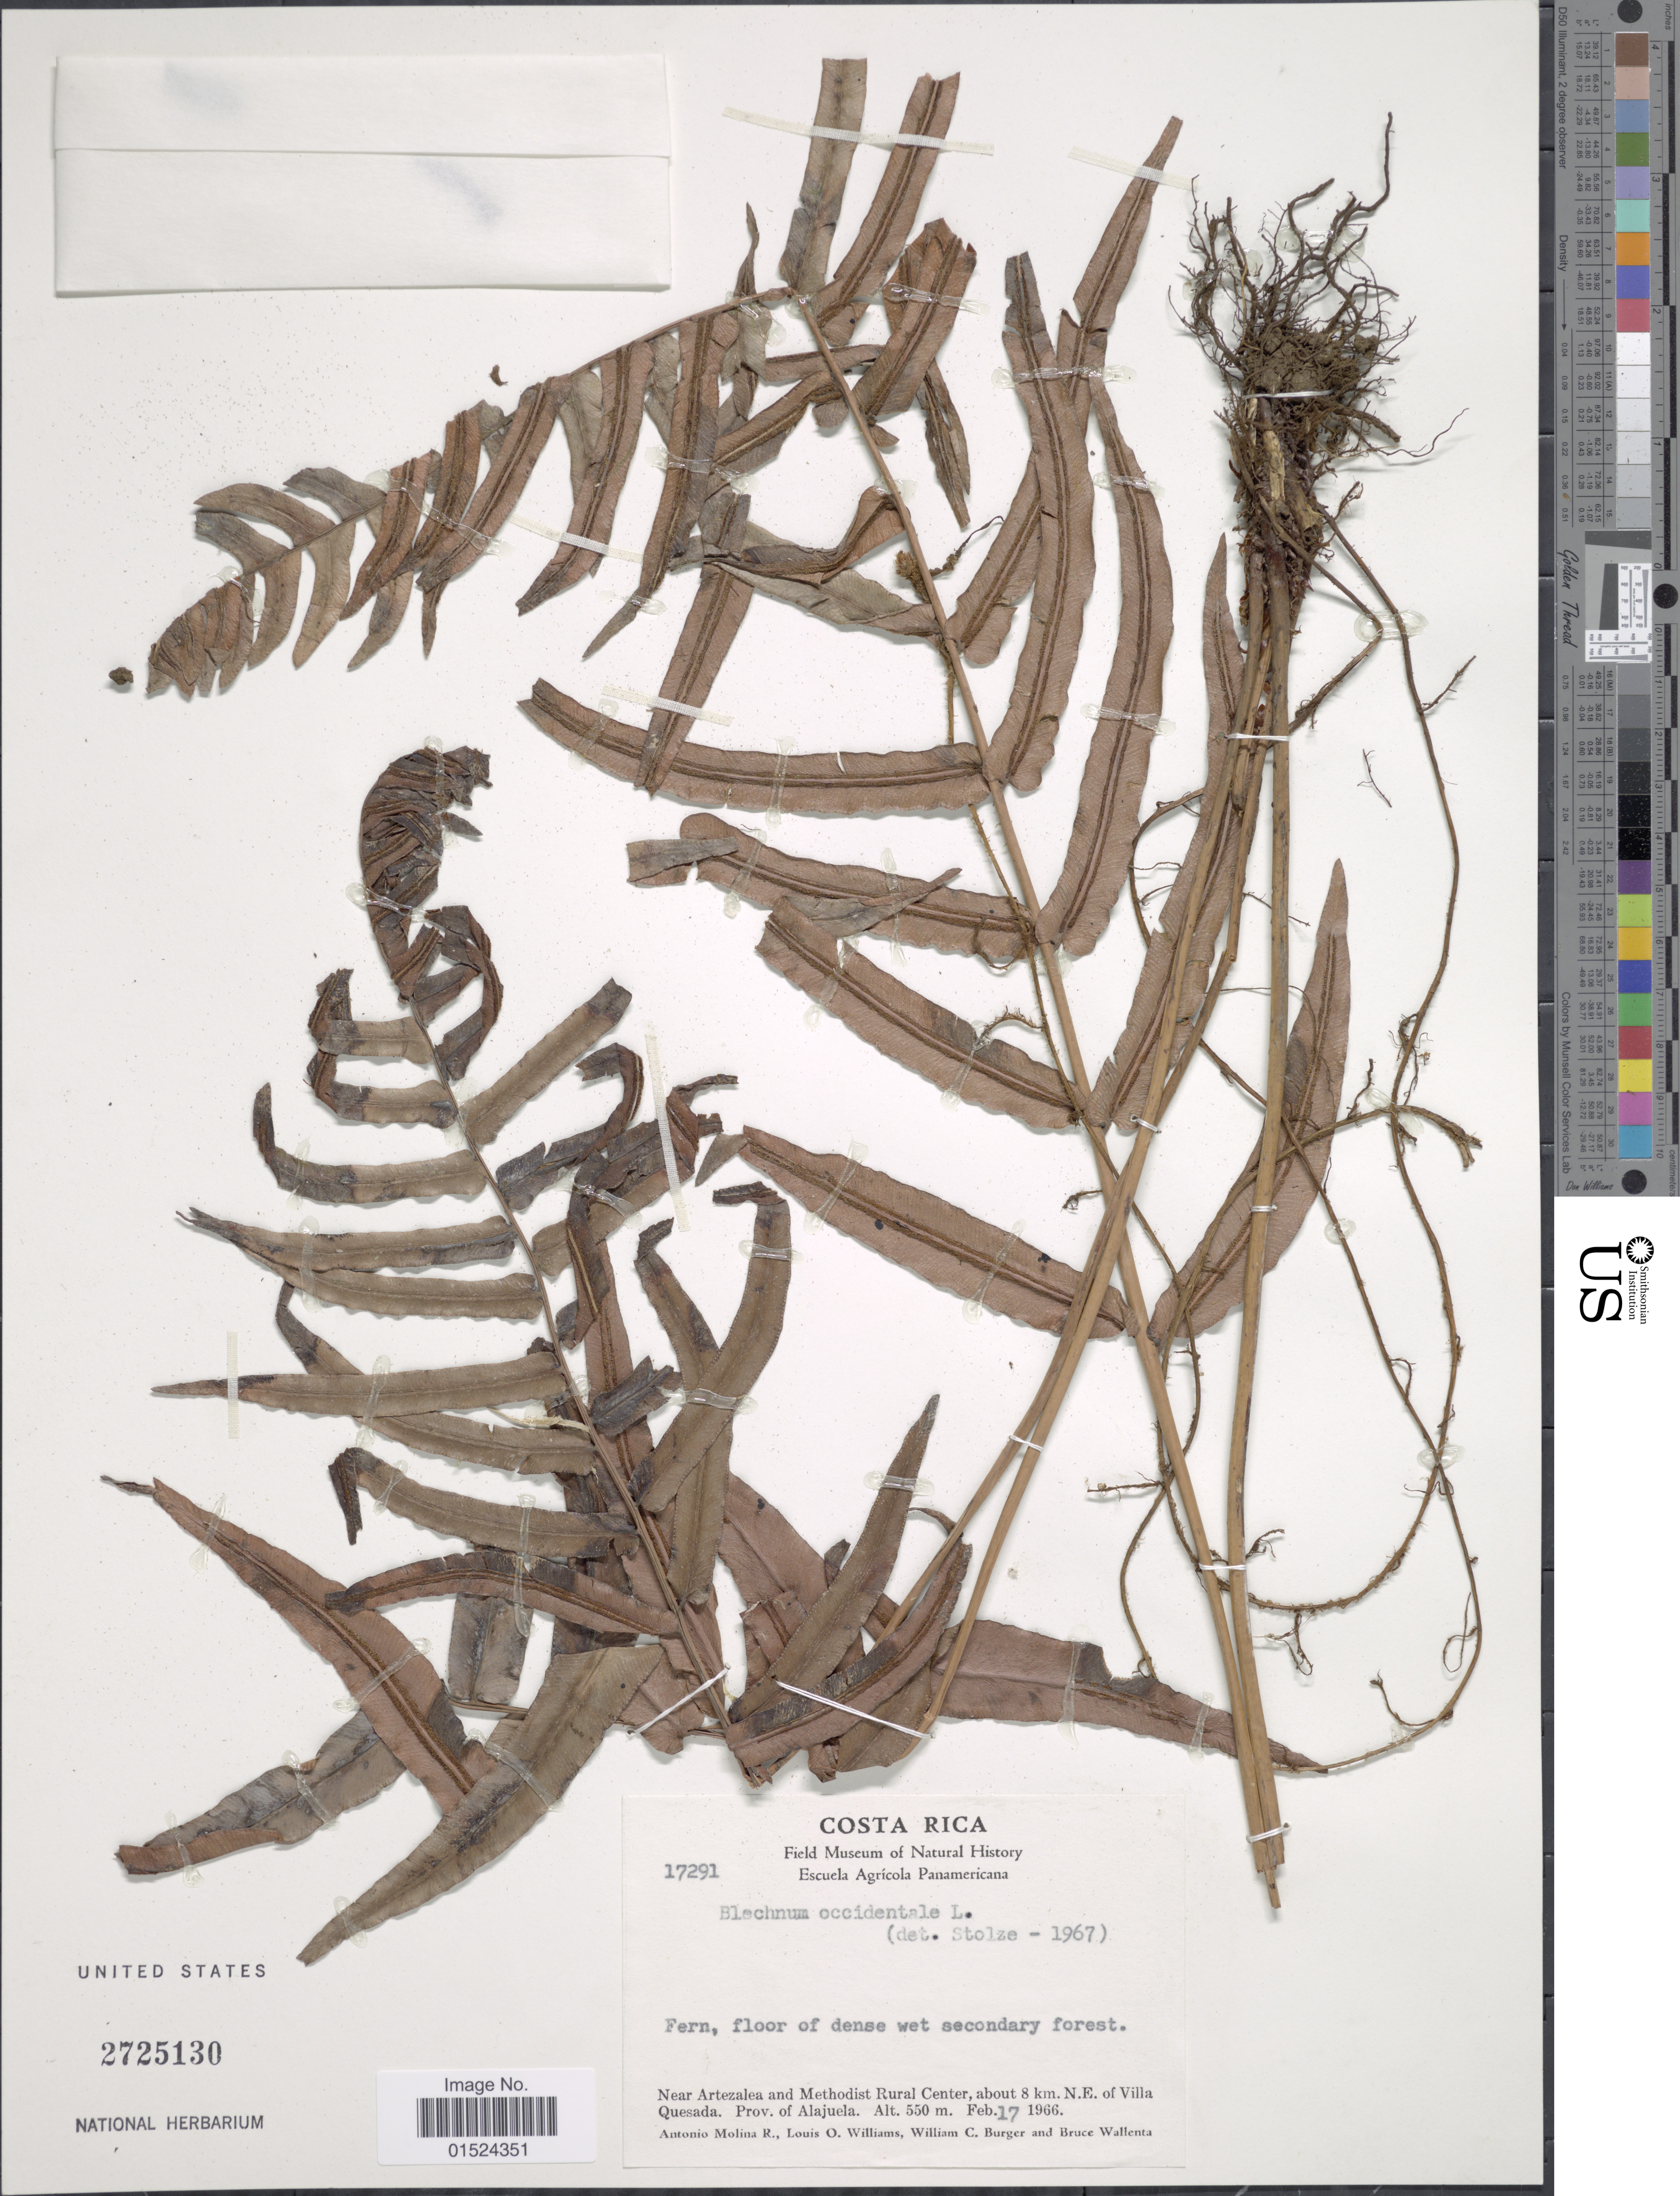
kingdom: Plantae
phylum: Tracheophyta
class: Polypodiopsida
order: Polypodiales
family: Blechnaceae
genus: Blechnum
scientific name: Blechnum occidentale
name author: L.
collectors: A. Molina R., L. O. Williams, W. Burger & B. Wallenta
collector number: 17291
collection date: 1966-02-17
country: Costa Rica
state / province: Alajuela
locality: Near Artezala and Methodist Rural Center, about 8 km. N.E. of Villa Quesada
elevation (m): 550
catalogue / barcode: US 2725130